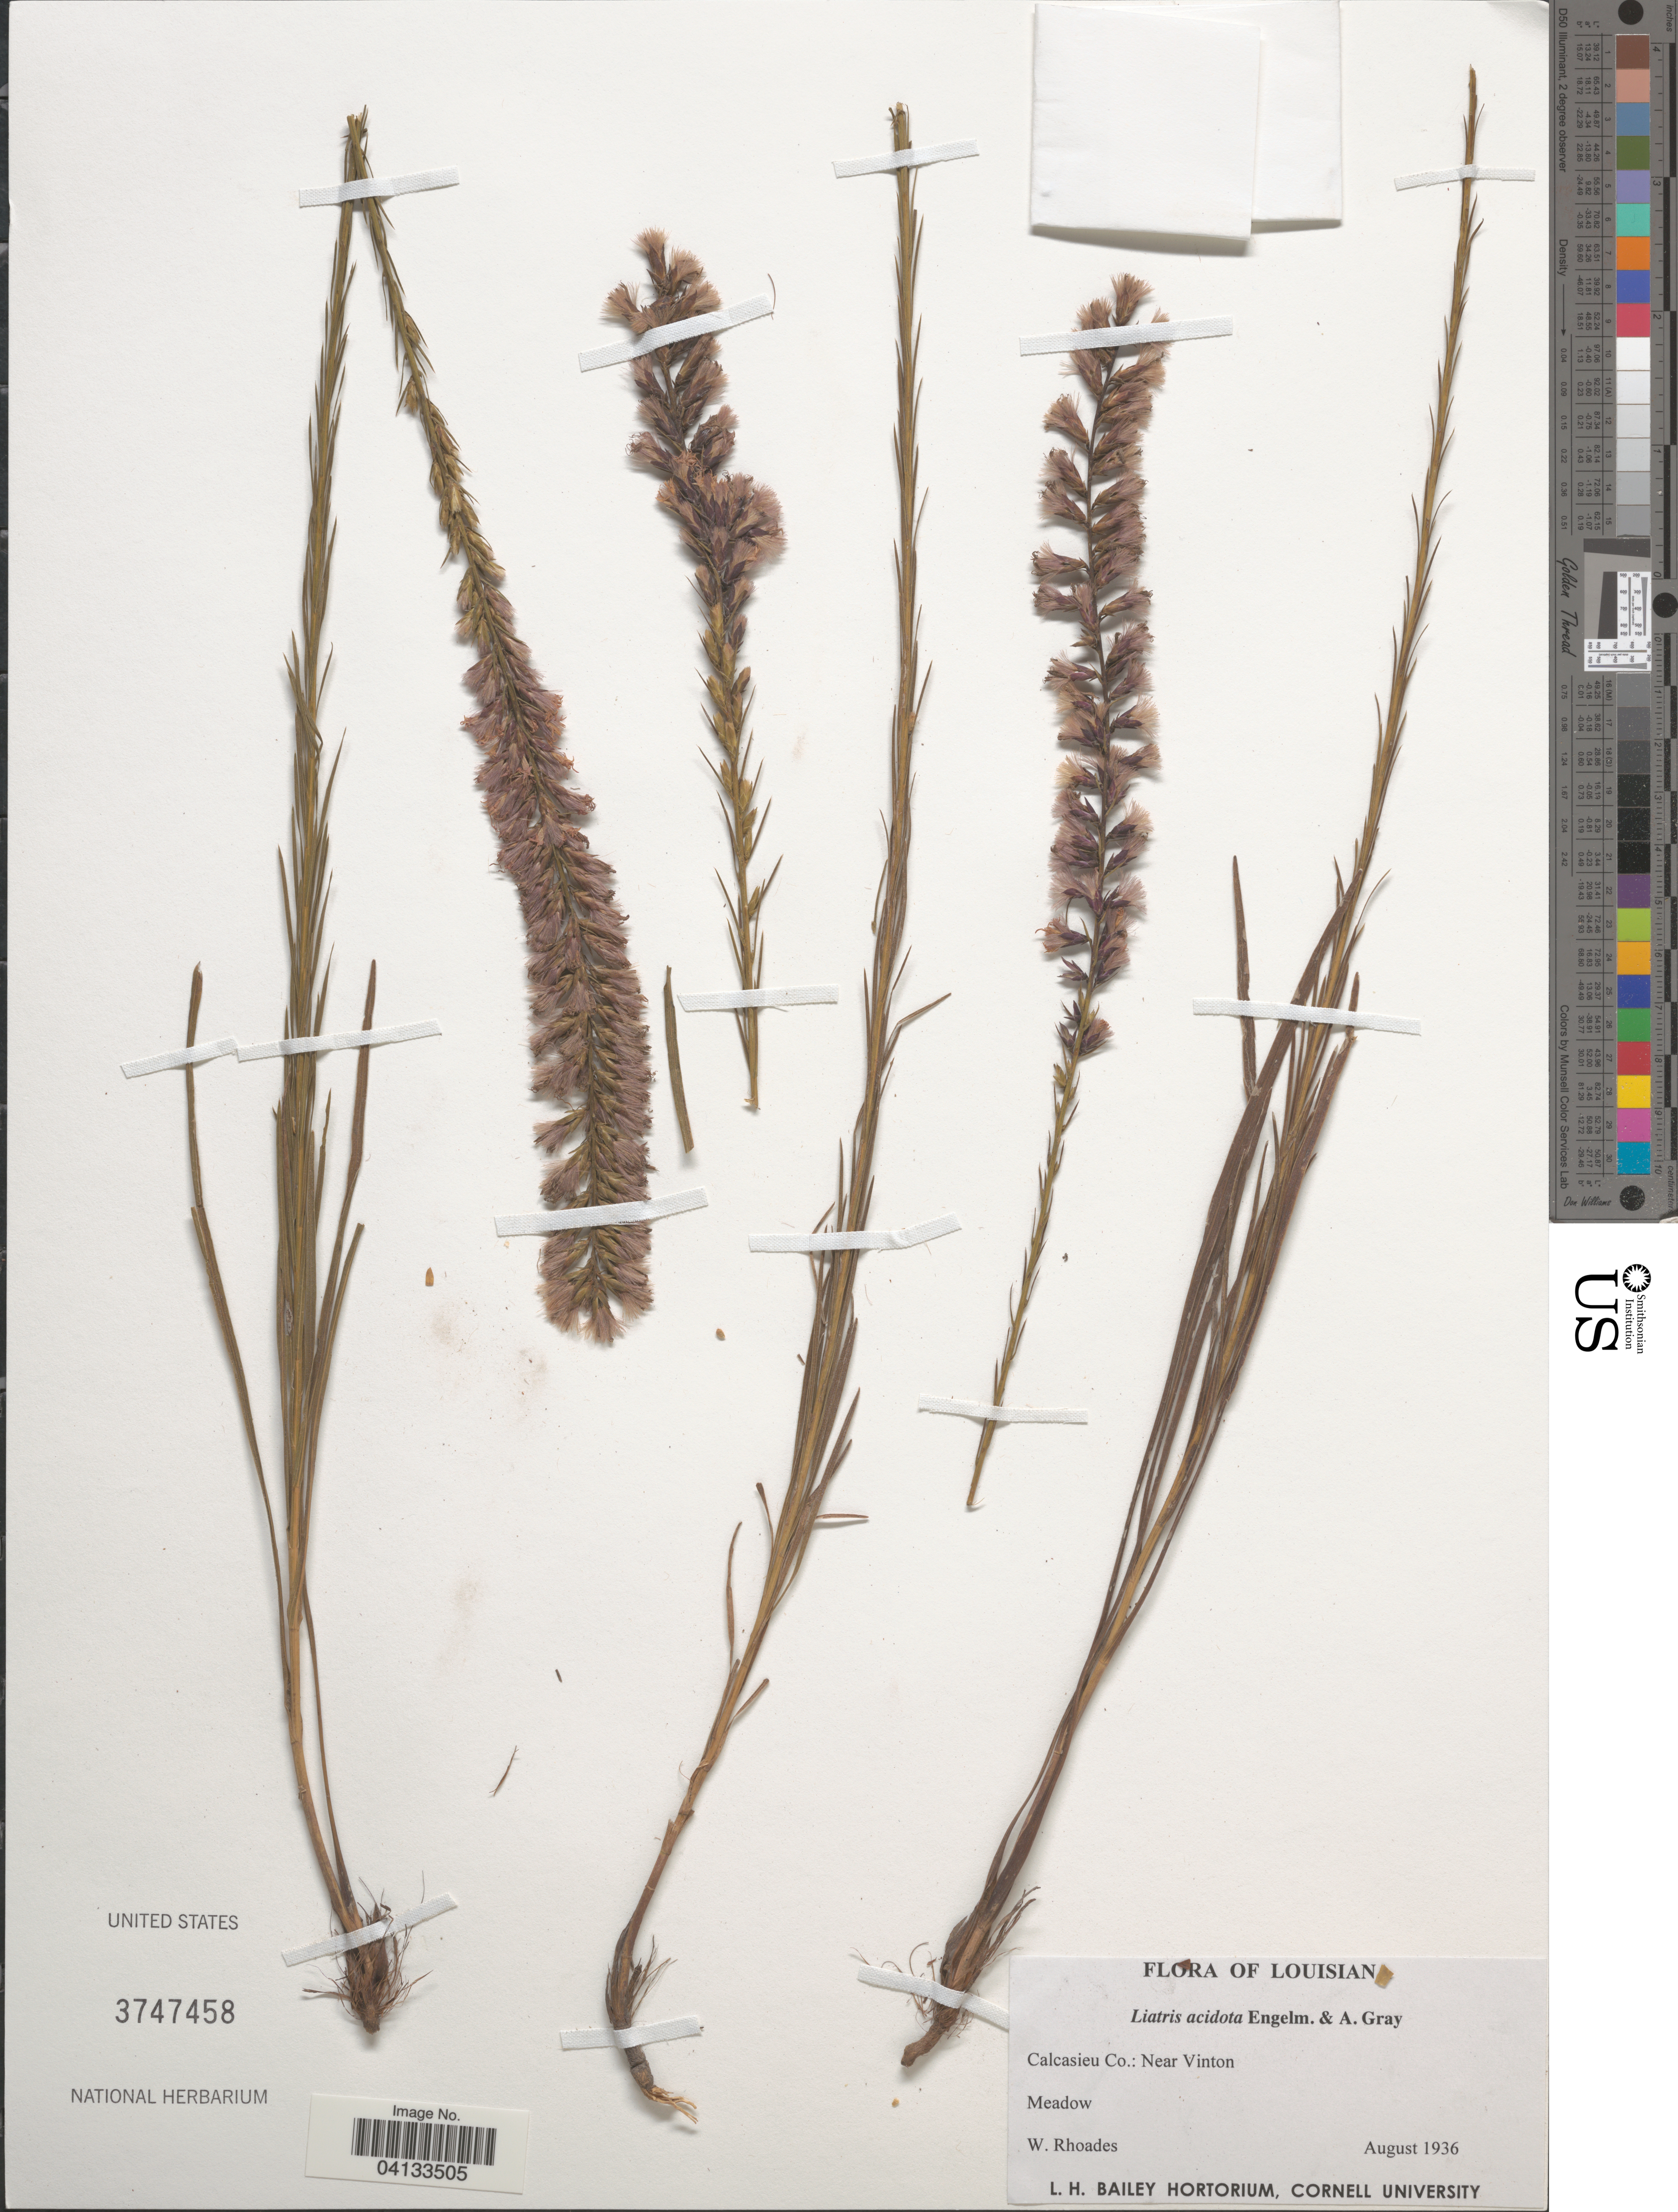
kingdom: Plantae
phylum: Tracheophyta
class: Magnoliopsida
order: Asterales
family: Asteraceae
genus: Liatris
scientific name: Liatris acidota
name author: Engelm. & A. Gray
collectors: W. Rhoades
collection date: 1936-08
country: United States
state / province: Louisiana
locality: Calcasieu Co.: Near Vinton.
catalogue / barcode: US 3747458